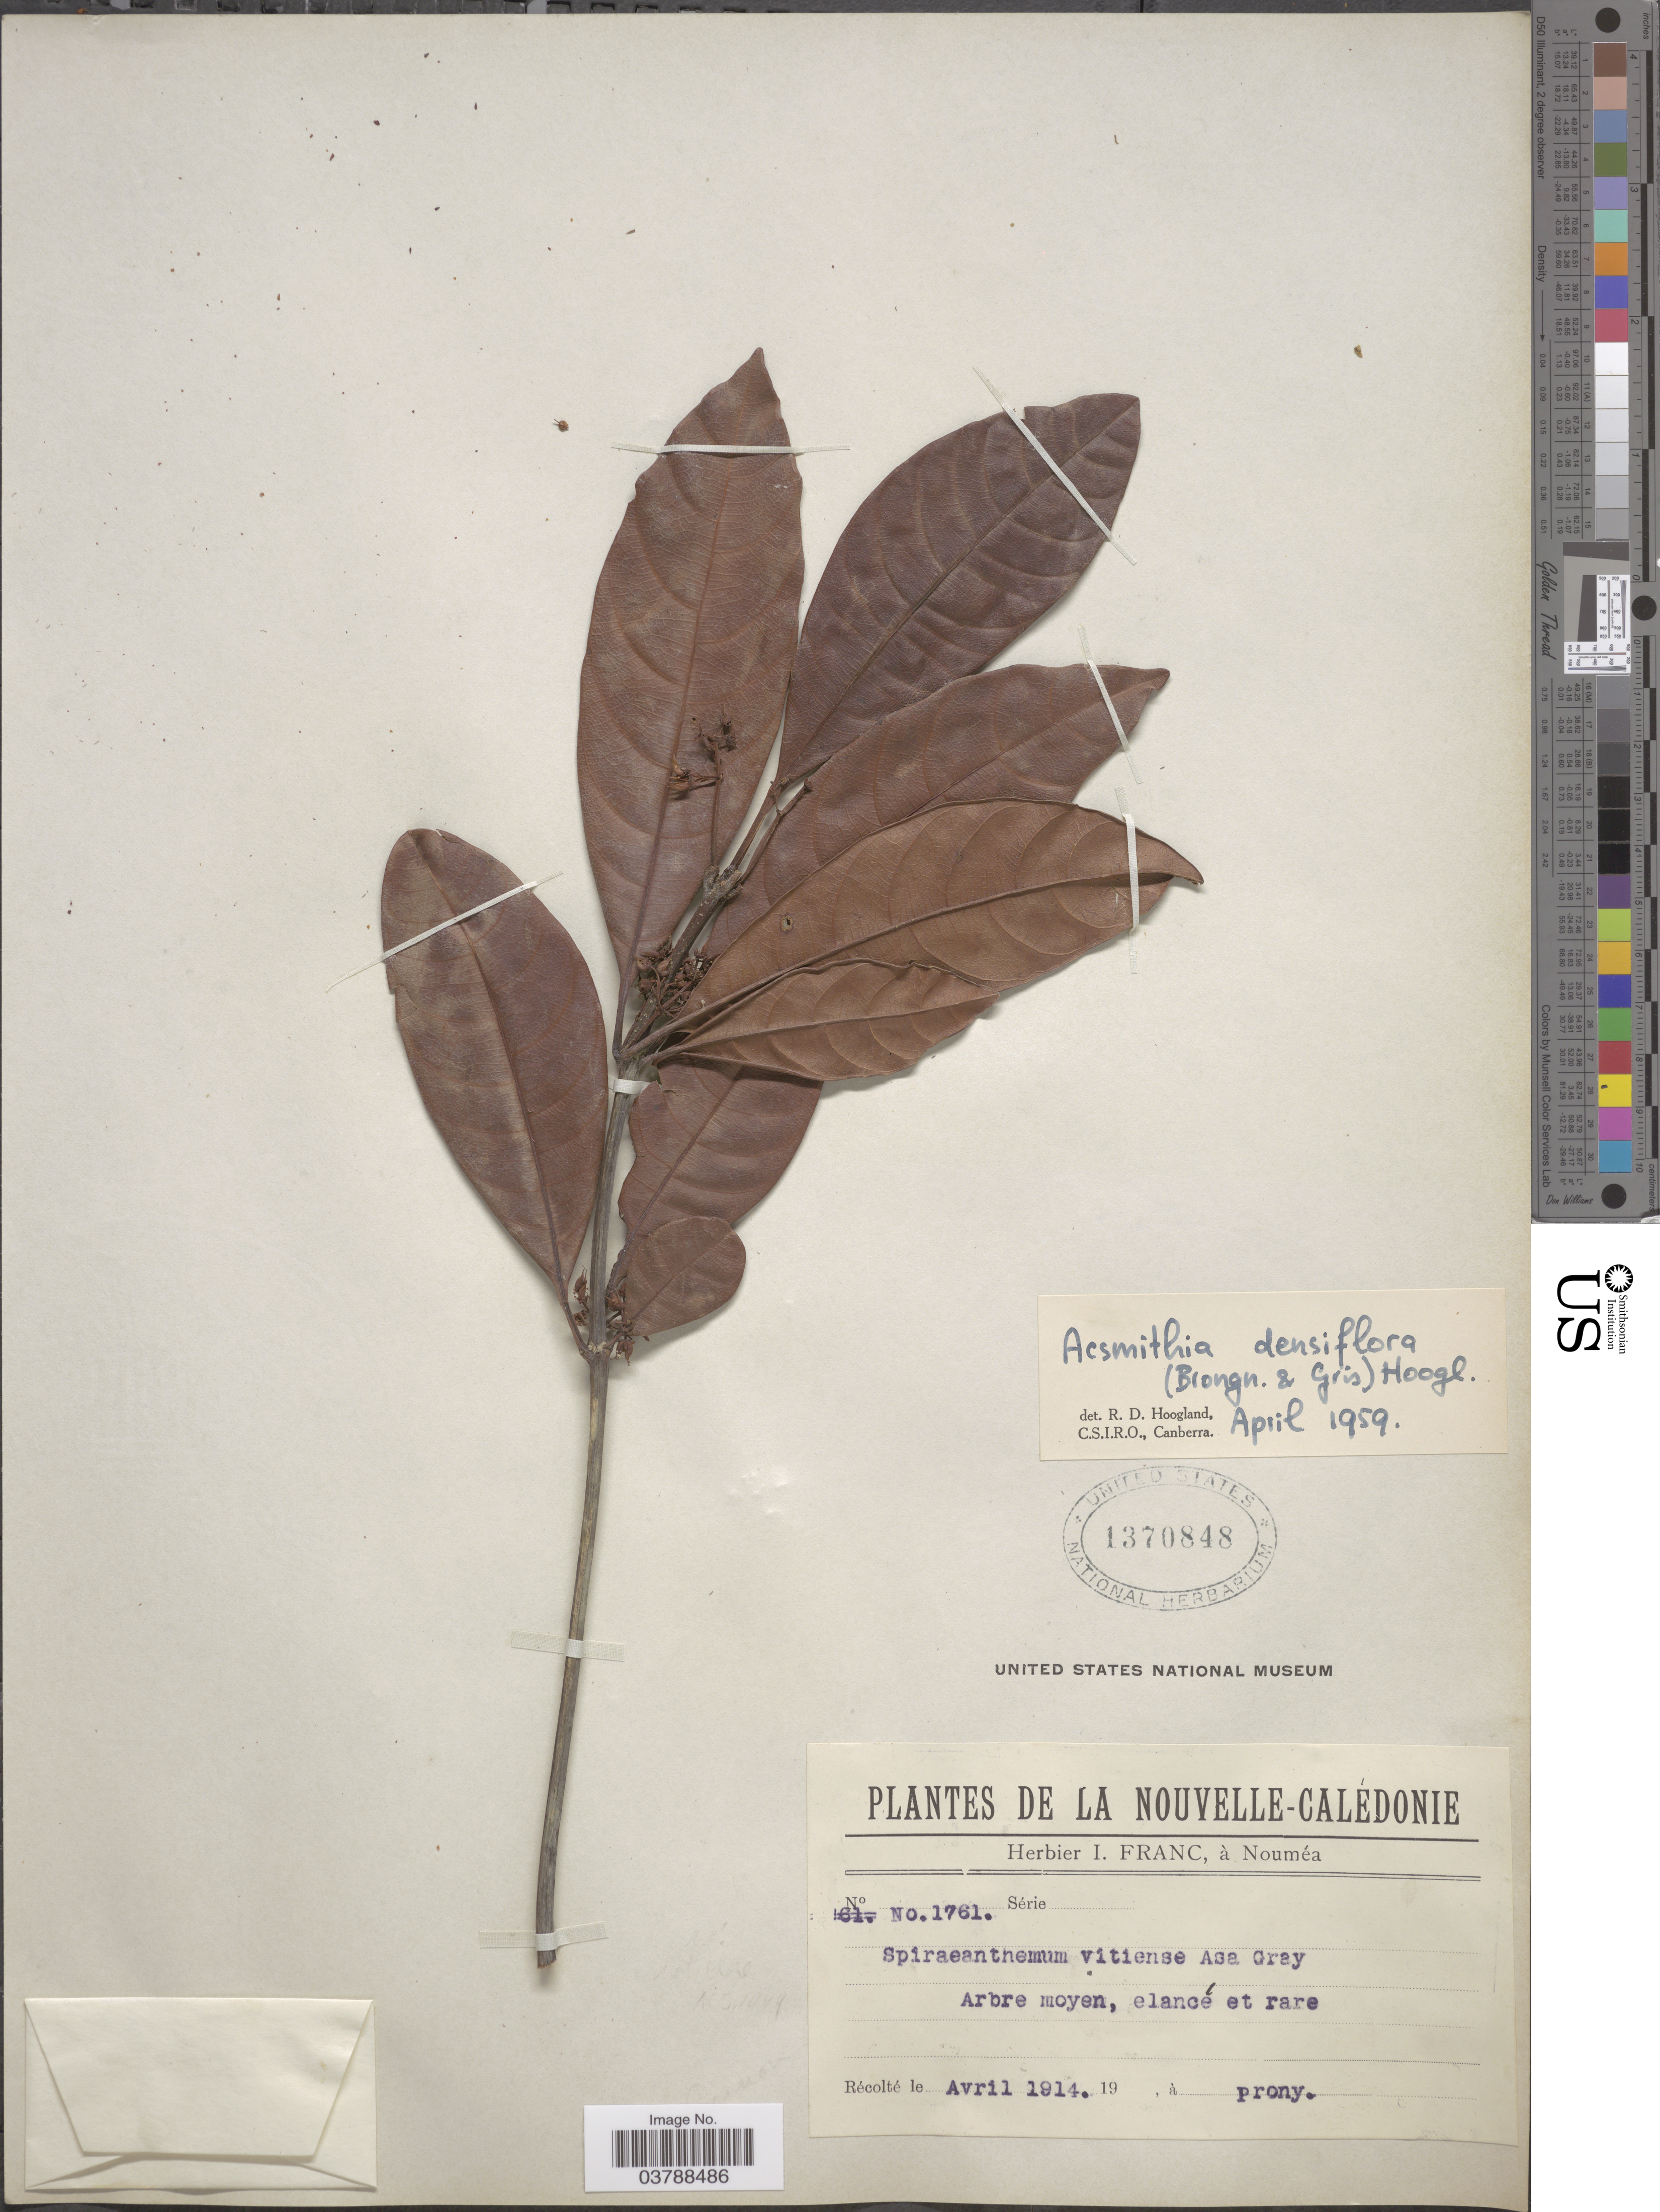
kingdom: Plantae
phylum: Tracheophyta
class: Magnoliopsida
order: Oxalidales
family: Cunoniaceae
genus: Spiraeanthemum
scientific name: Spiraeanthemum densiflorum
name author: Brongn. & Gris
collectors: ex herb. I. Franc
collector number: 1761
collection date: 1914-04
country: New Caledonia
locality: La Nouvelle-Calédonie. Prony.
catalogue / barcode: US 1370848